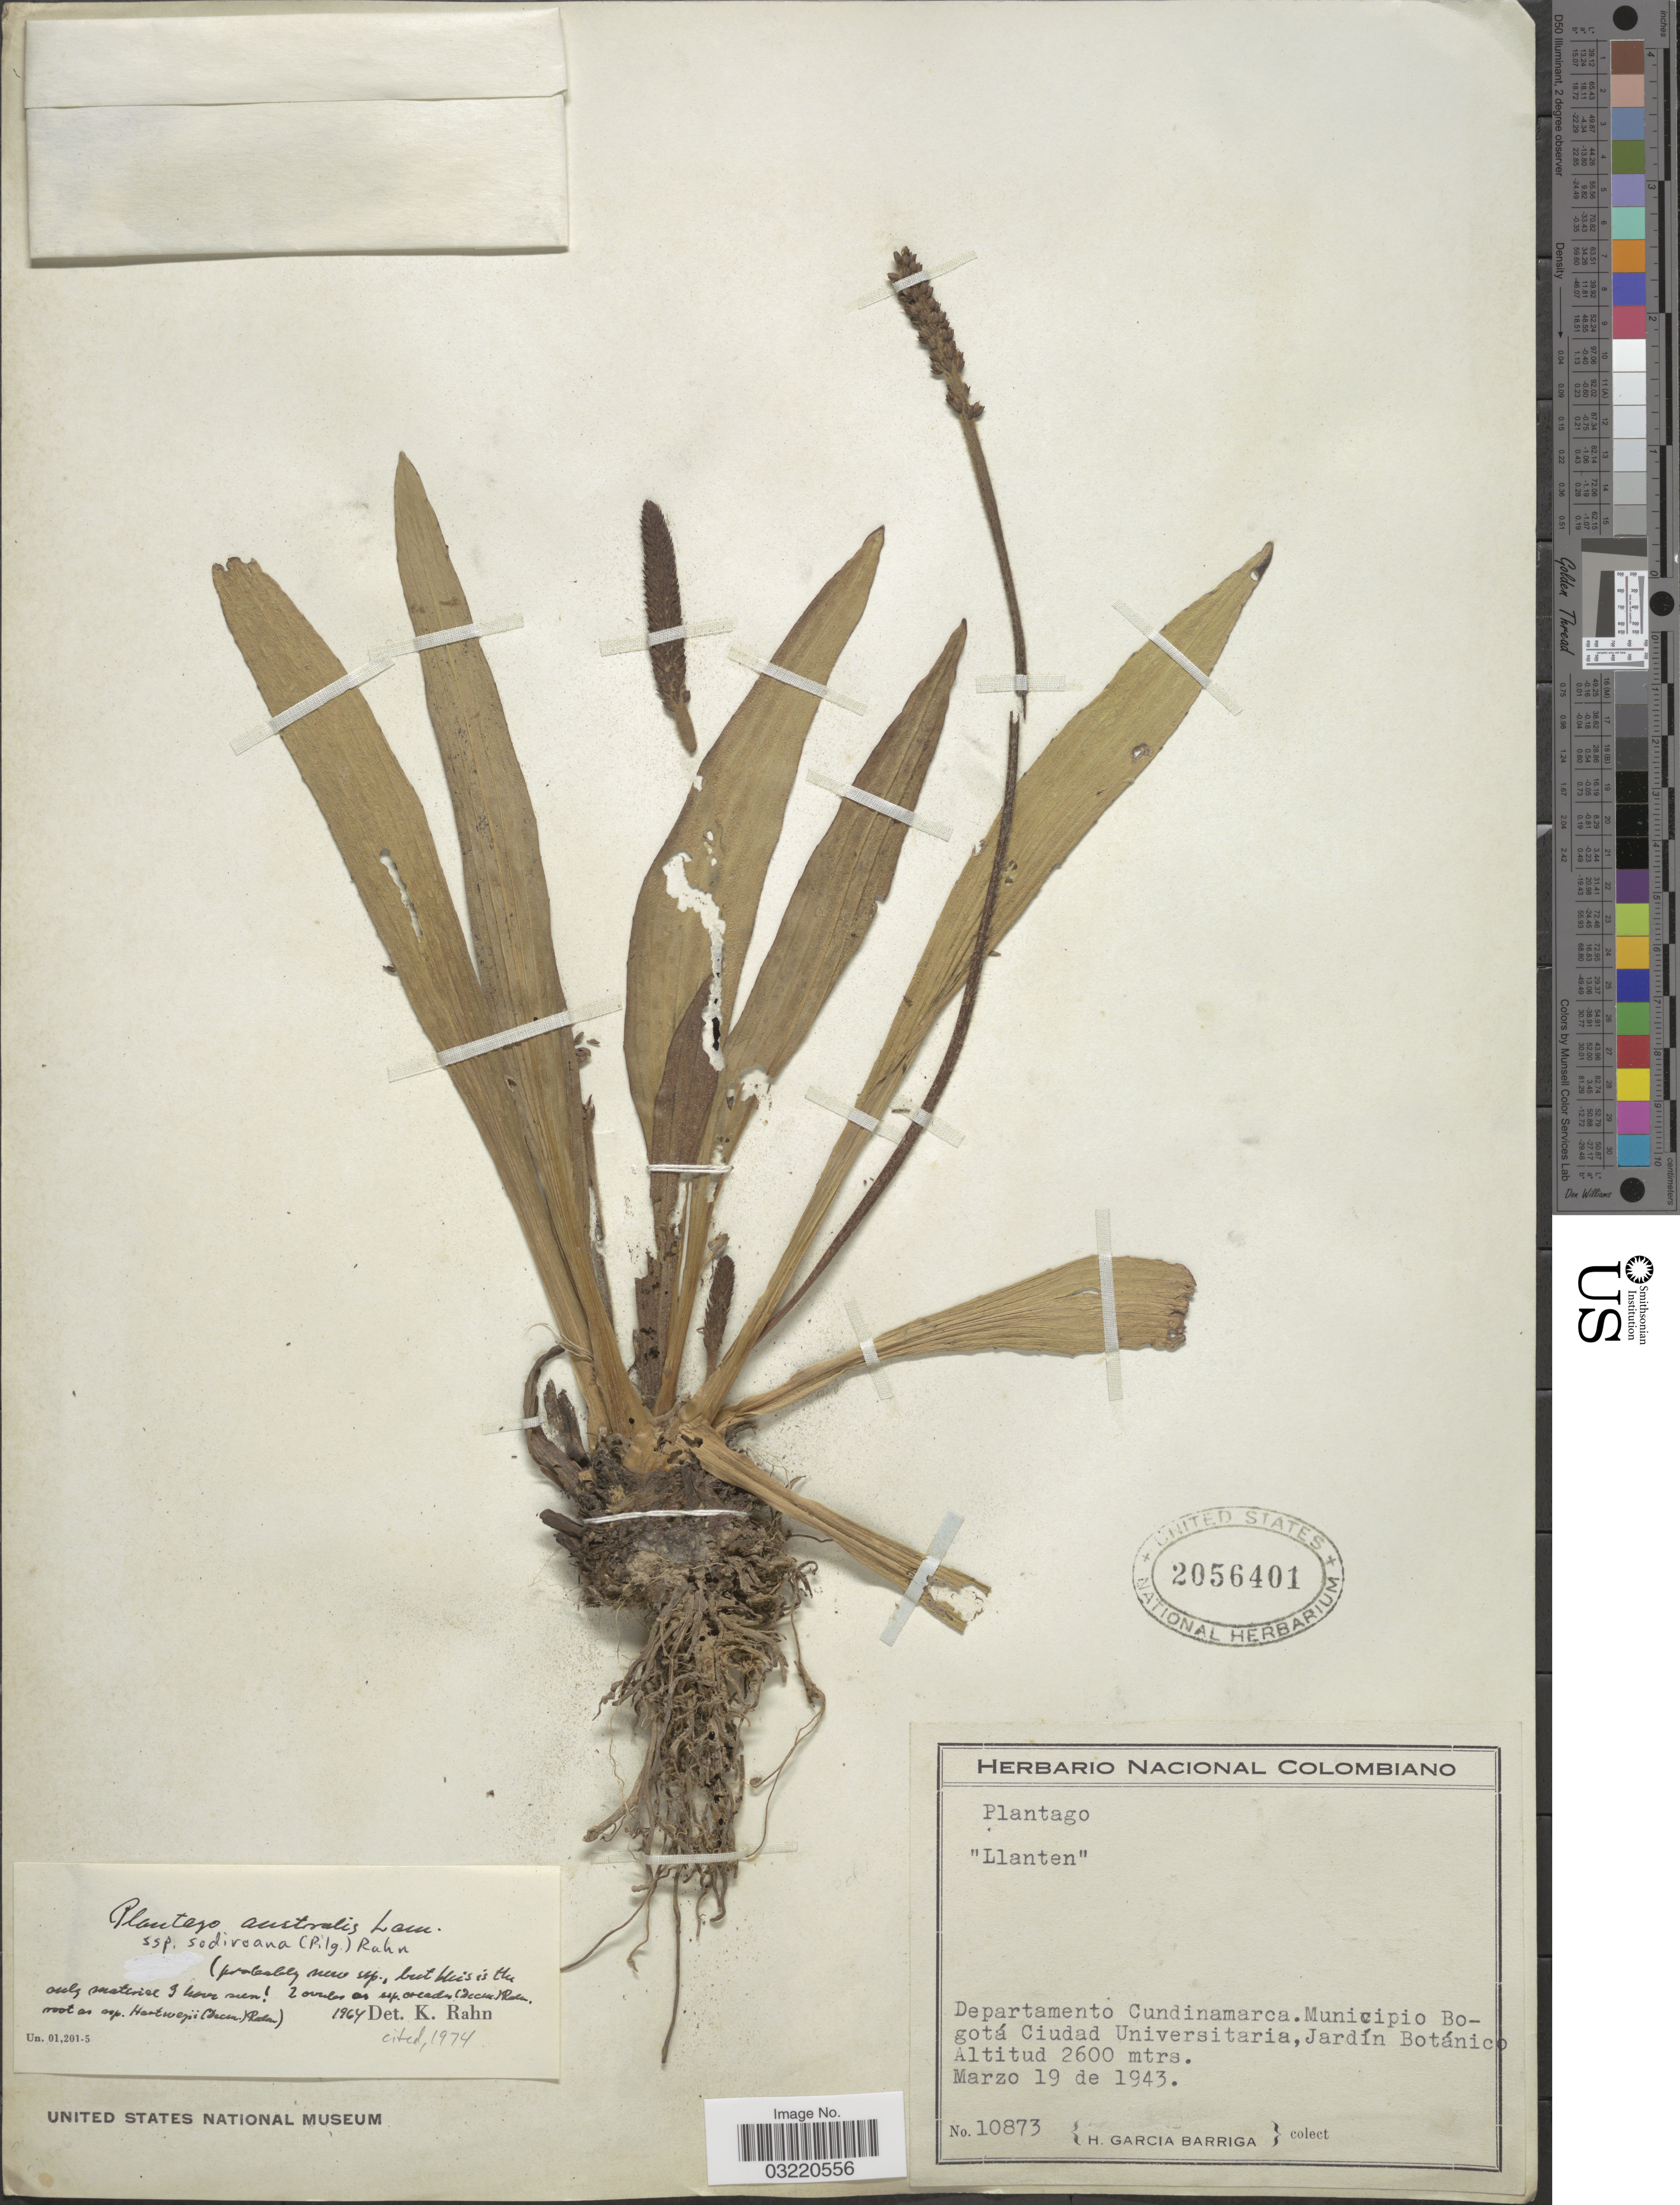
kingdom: Plantae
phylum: Tracheophyta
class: Magnoliopsida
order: Lamiales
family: Plantaginaceae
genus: Plantago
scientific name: Plantago australis subsp. sodiroana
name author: (Pilg.) Rahn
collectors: H. García Barriga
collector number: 10873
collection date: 1943-03-19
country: Colombia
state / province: Cundinamarca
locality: Departamento Cundinamarca. Municipio Bogotá Ciudad Universitaria, Jardín Botánico.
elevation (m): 2600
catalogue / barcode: US 2056401